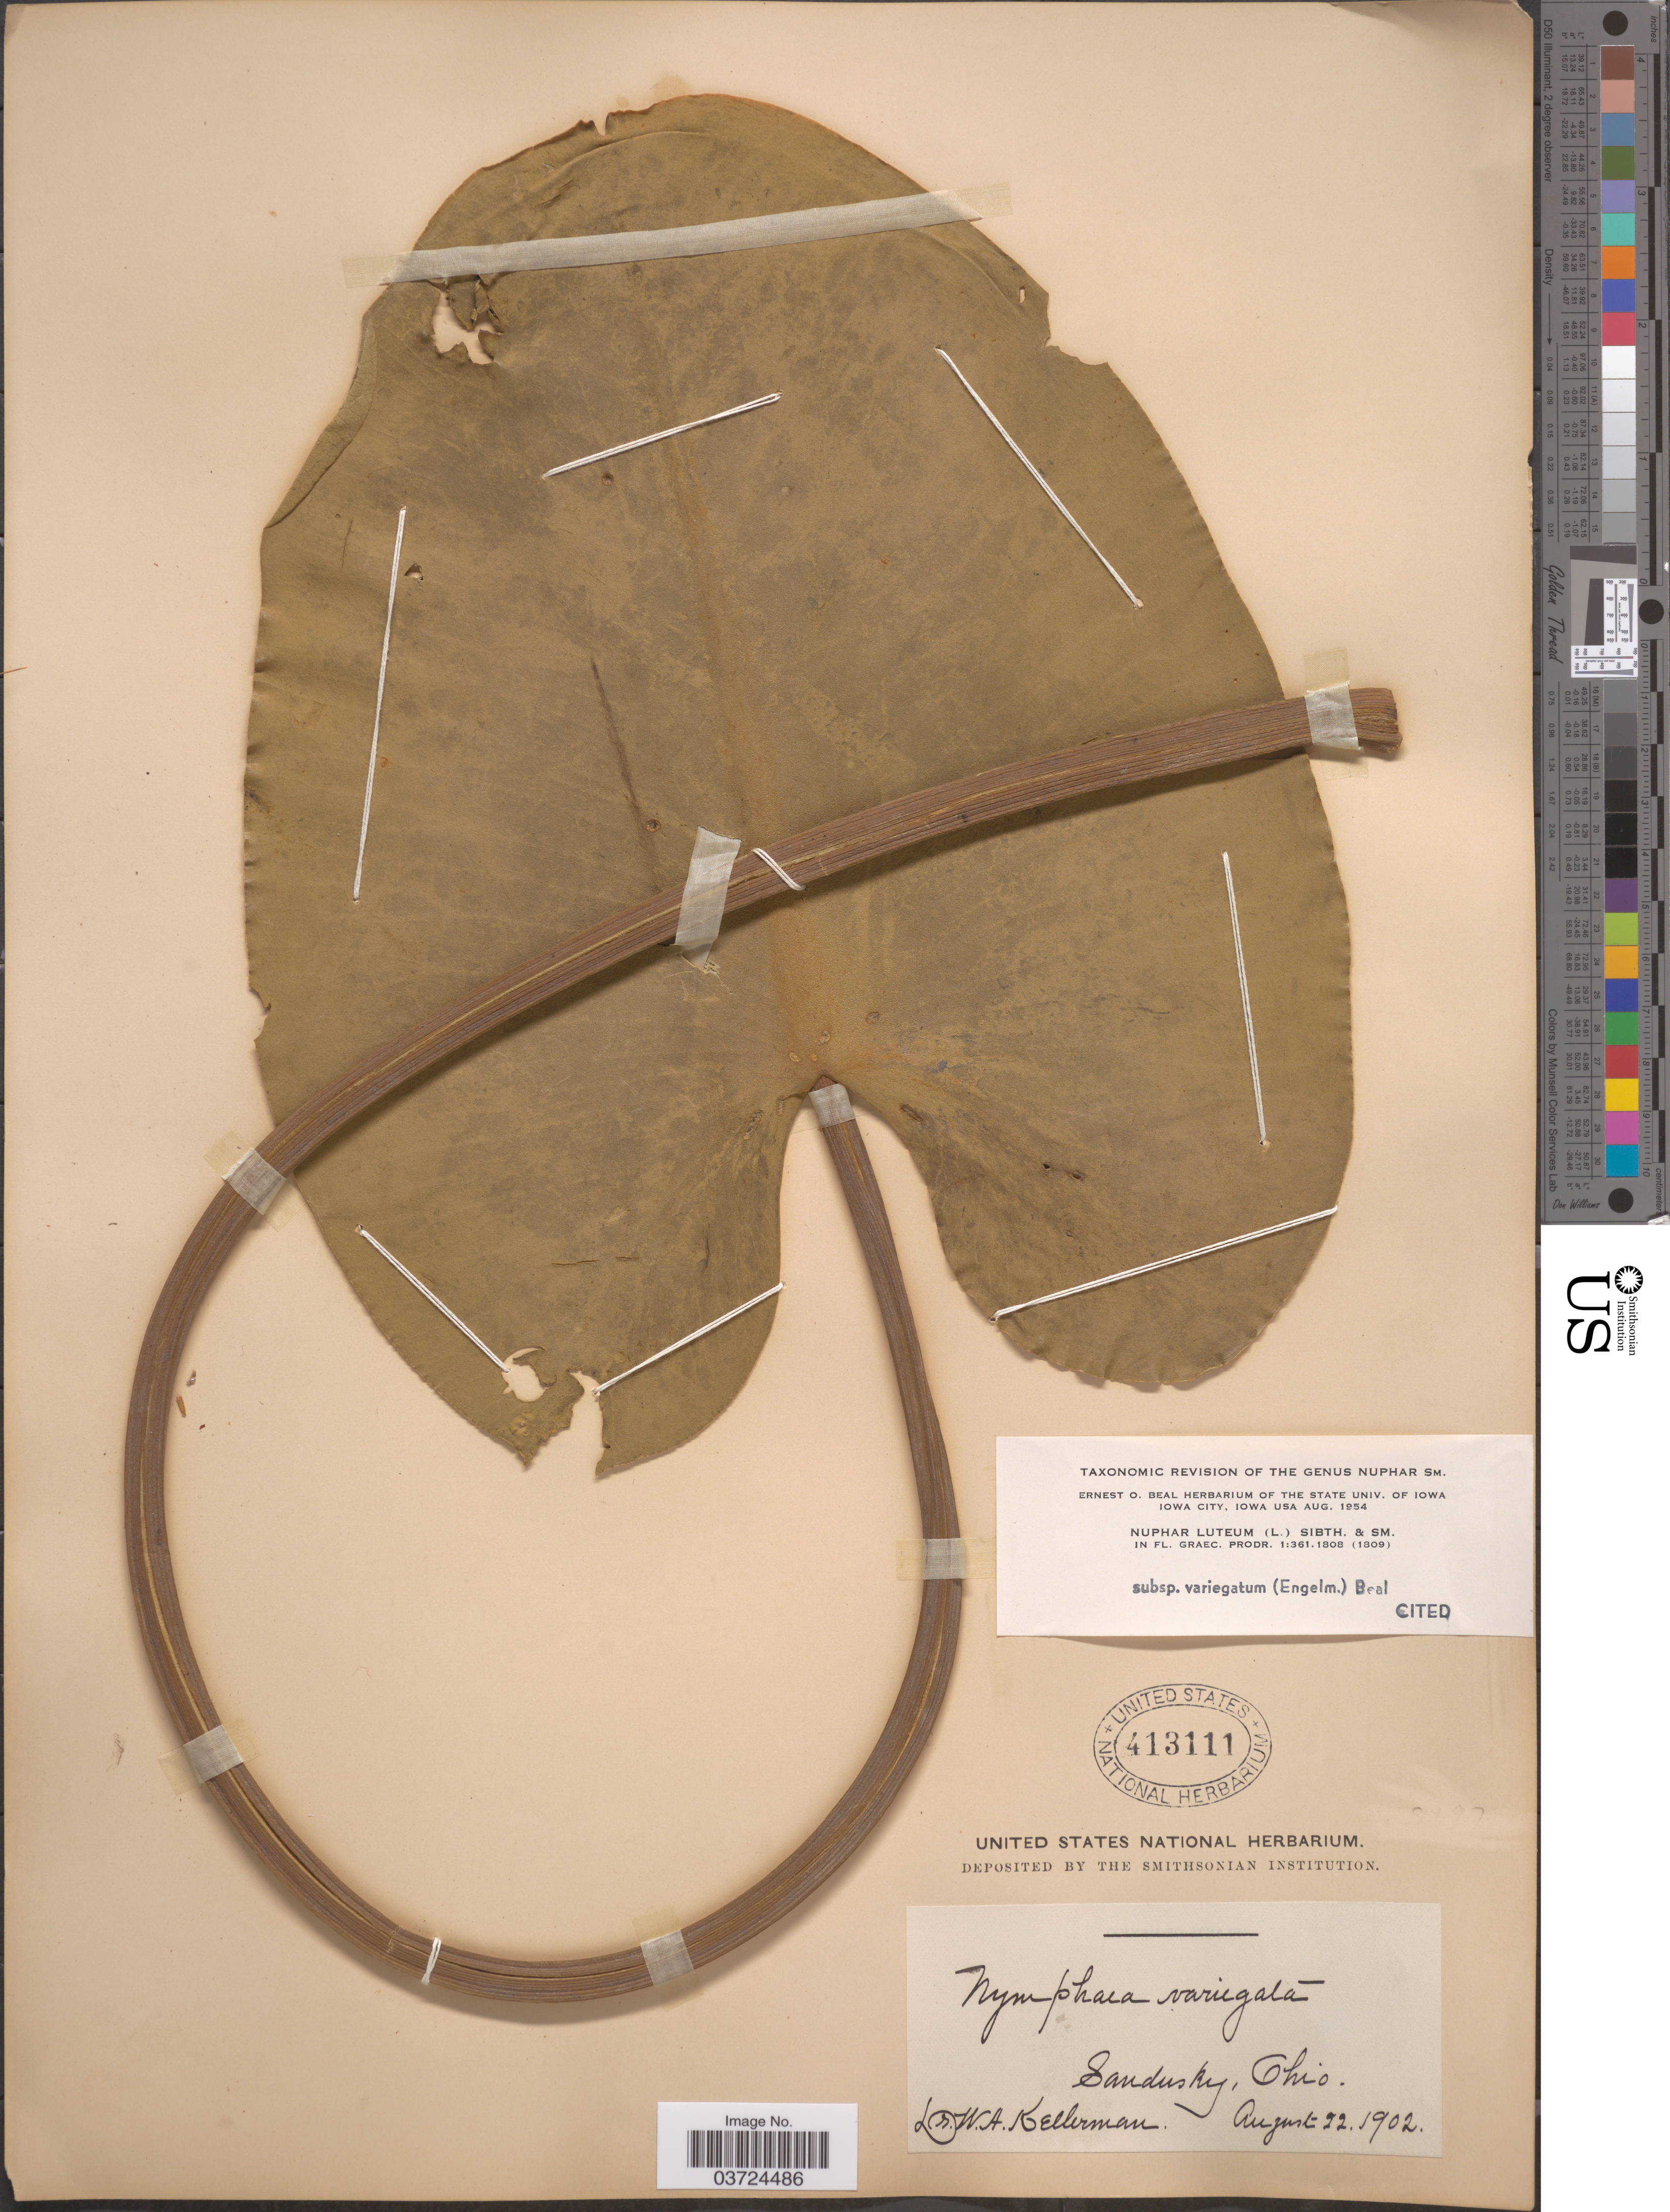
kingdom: Plantae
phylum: Tracheophyta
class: Magnoliopsida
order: Nymphaeales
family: Nymphaeaceae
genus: Nuphar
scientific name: Nuphar lutea subsp. variegata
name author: (Engelm. ex Durand) E.O. Beal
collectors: W. Kellerman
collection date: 1902-08-22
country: United States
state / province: Ohio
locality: Sandusky.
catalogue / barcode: US 413111